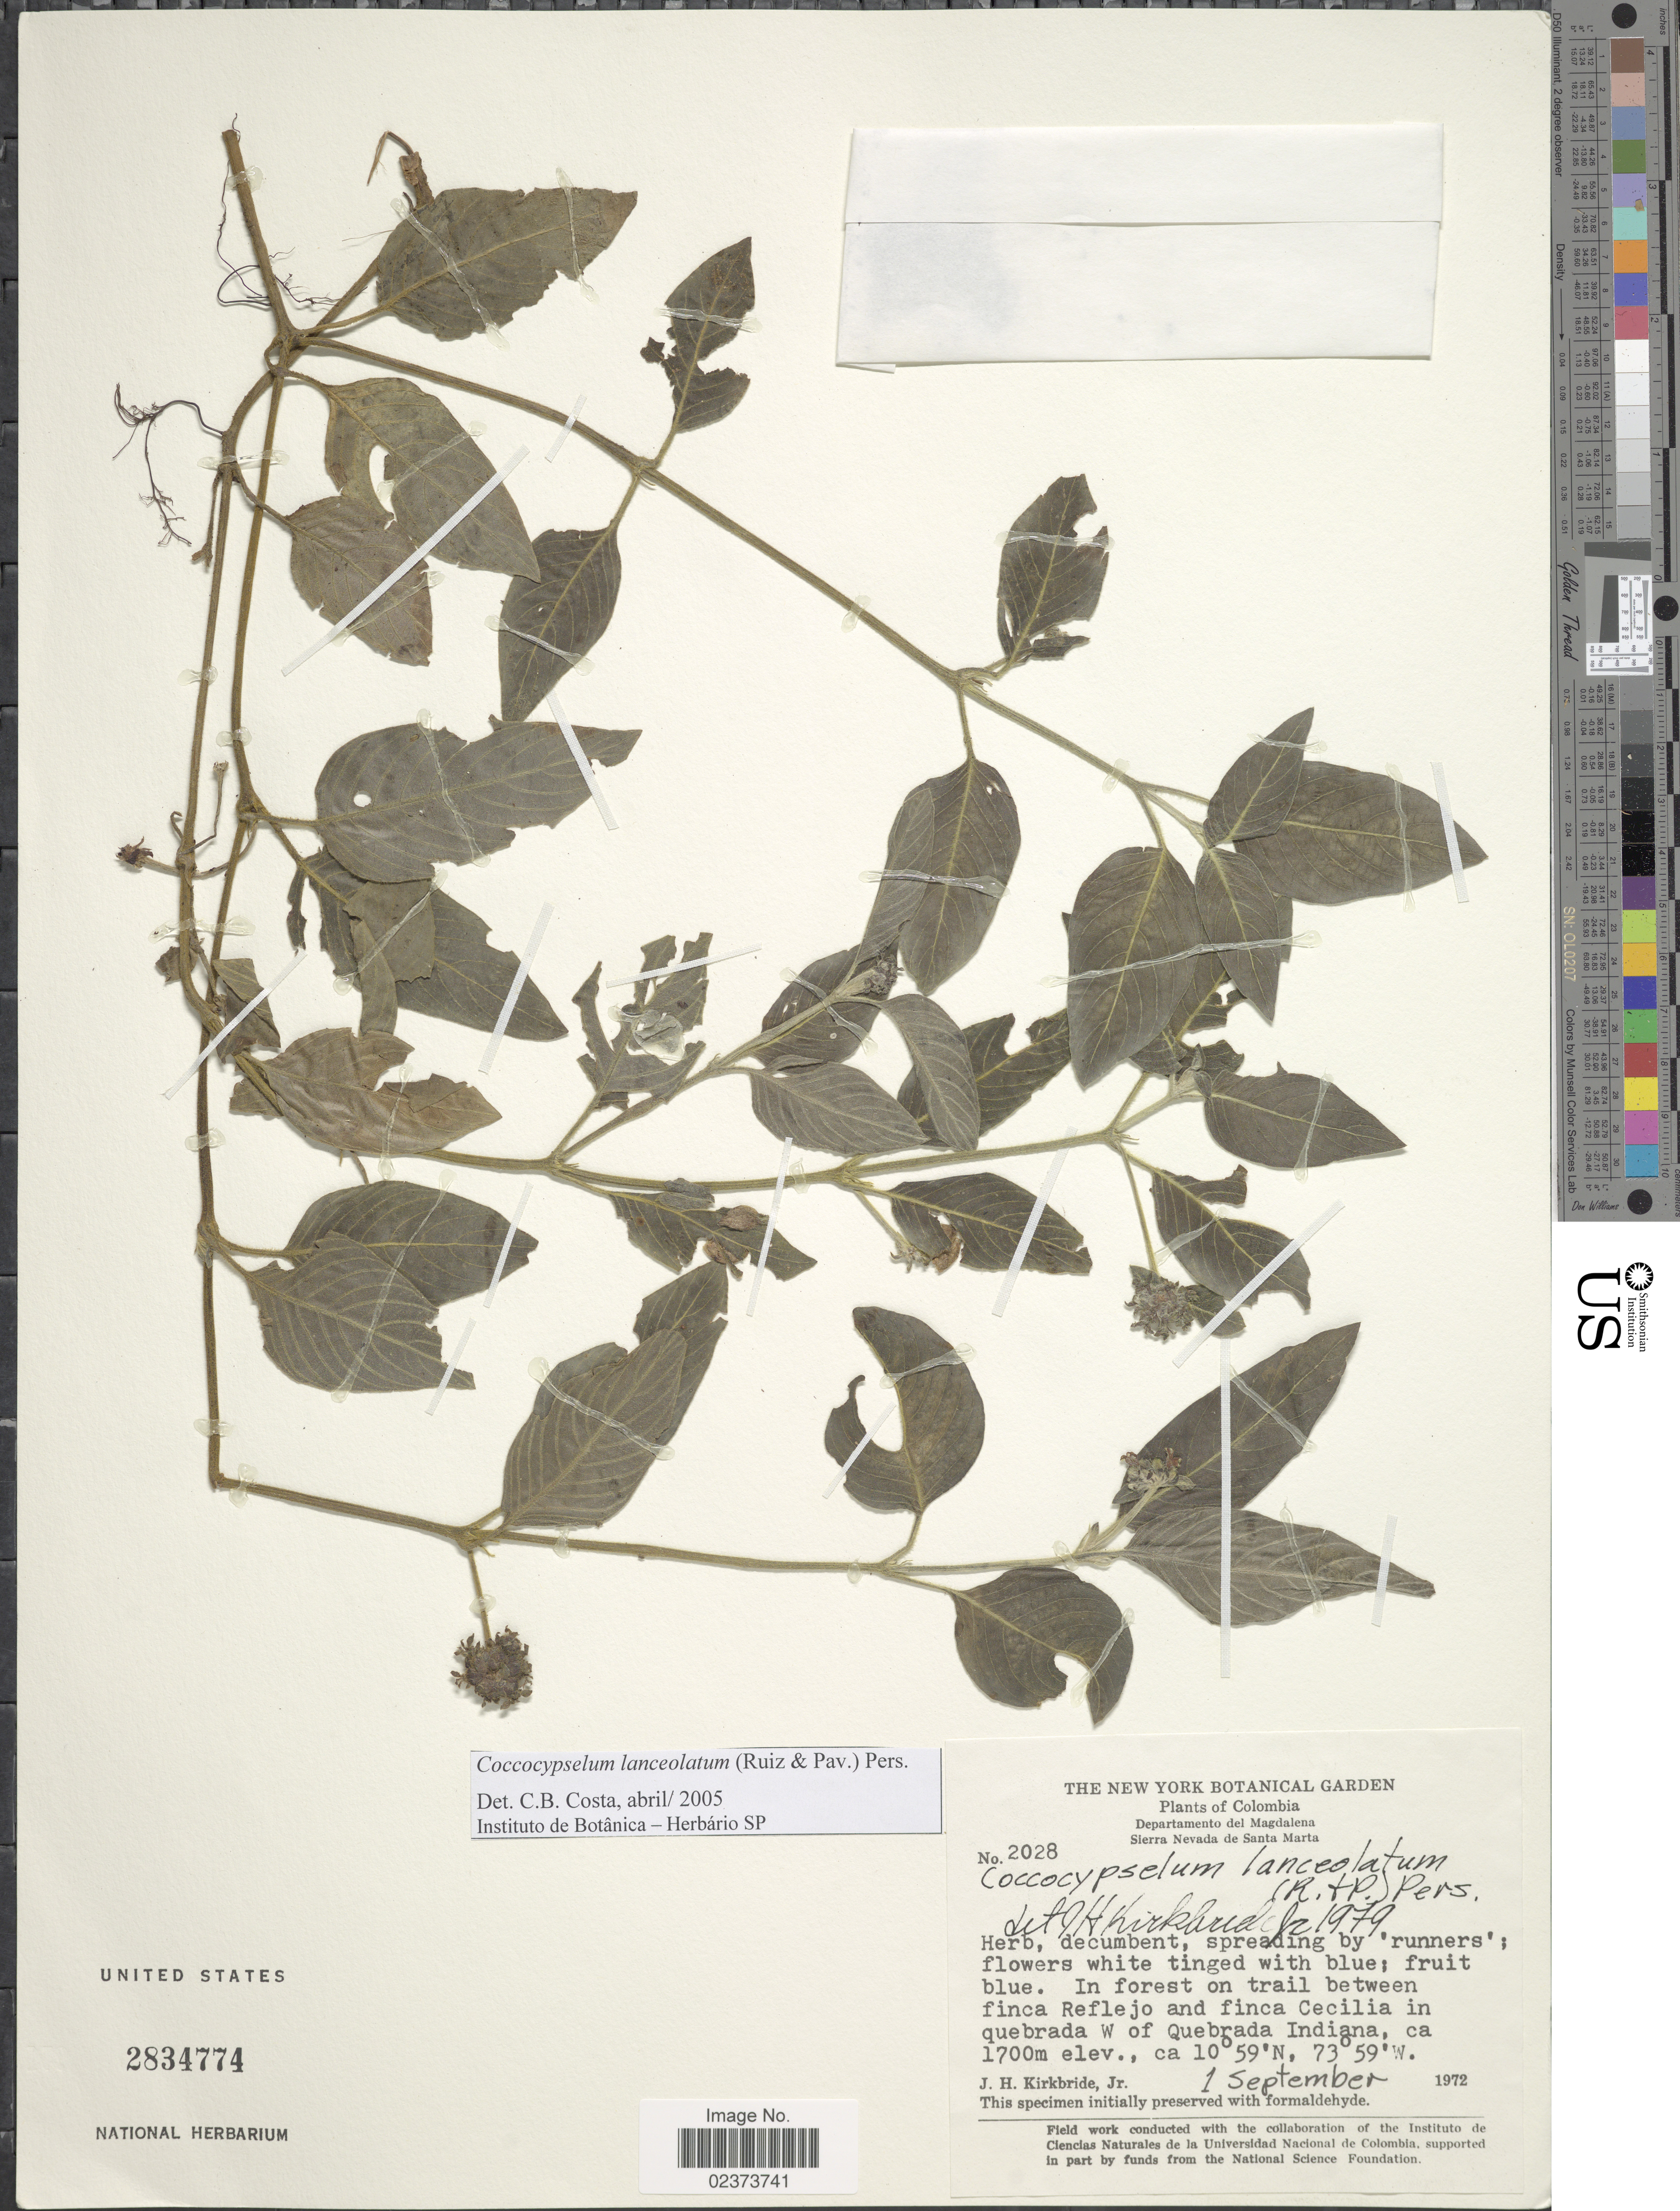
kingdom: Plantae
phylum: Tracheophyta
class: Magnoliopsida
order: Gentianales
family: Rubiaceae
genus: Coccocypselum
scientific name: Coccocypselum lanceolatum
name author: (Ruiz & Pav.) Pers.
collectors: J. H. Kirkbride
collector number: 2028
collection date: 1972-09-01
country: Colombia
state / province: Magdalena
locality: Departamento del Magdalena, Sierra Nevada de Santa Marta. In forest on trail between finca Reflejo and finca Cecilia in quebrada W of Quebrada Indiana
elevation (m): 1700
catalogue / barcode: US 2834774